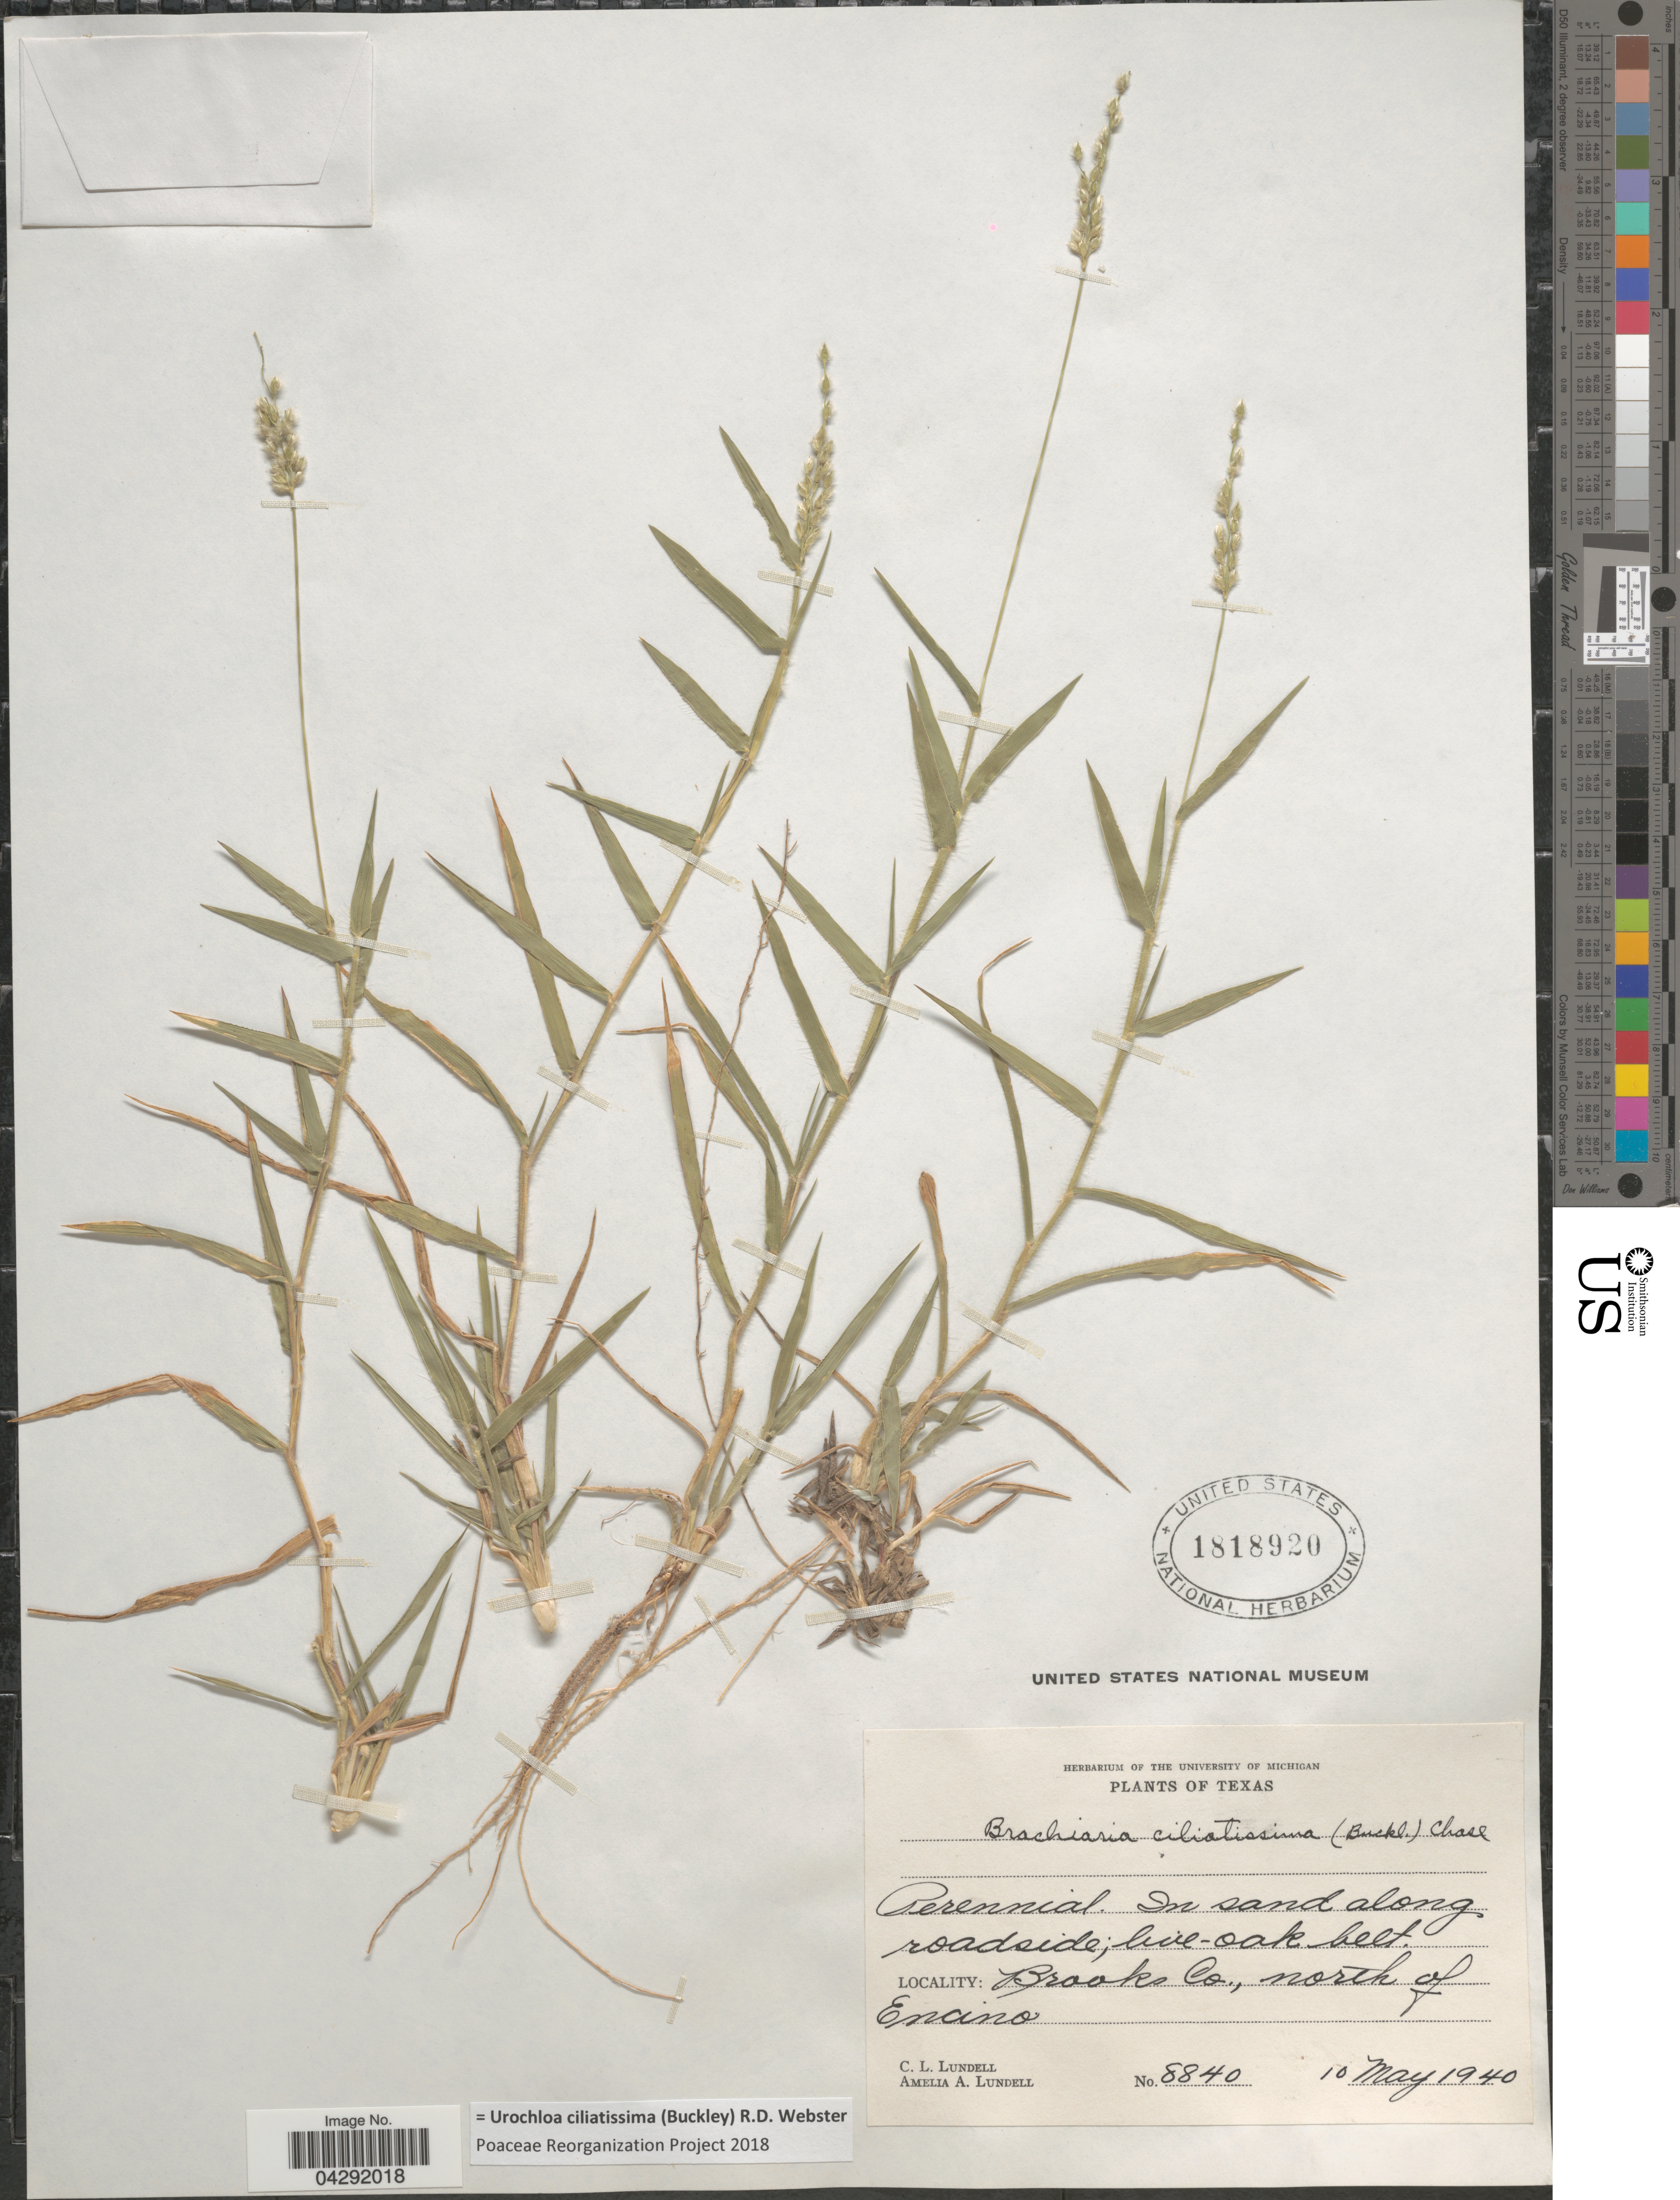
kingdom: Plantae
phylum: Tracheophyta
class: Liliopsida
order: Poales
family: Poaceae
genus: Urochloa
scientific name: Urochloa ciliatissima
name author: (Buckley) R.D. Webster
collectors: C. L. Lundell & A. A. Lundell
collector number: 8840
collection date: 1940-05-10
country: United States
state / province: Texas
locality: Brooks Co., north of Encino.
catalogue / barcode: US 1818920